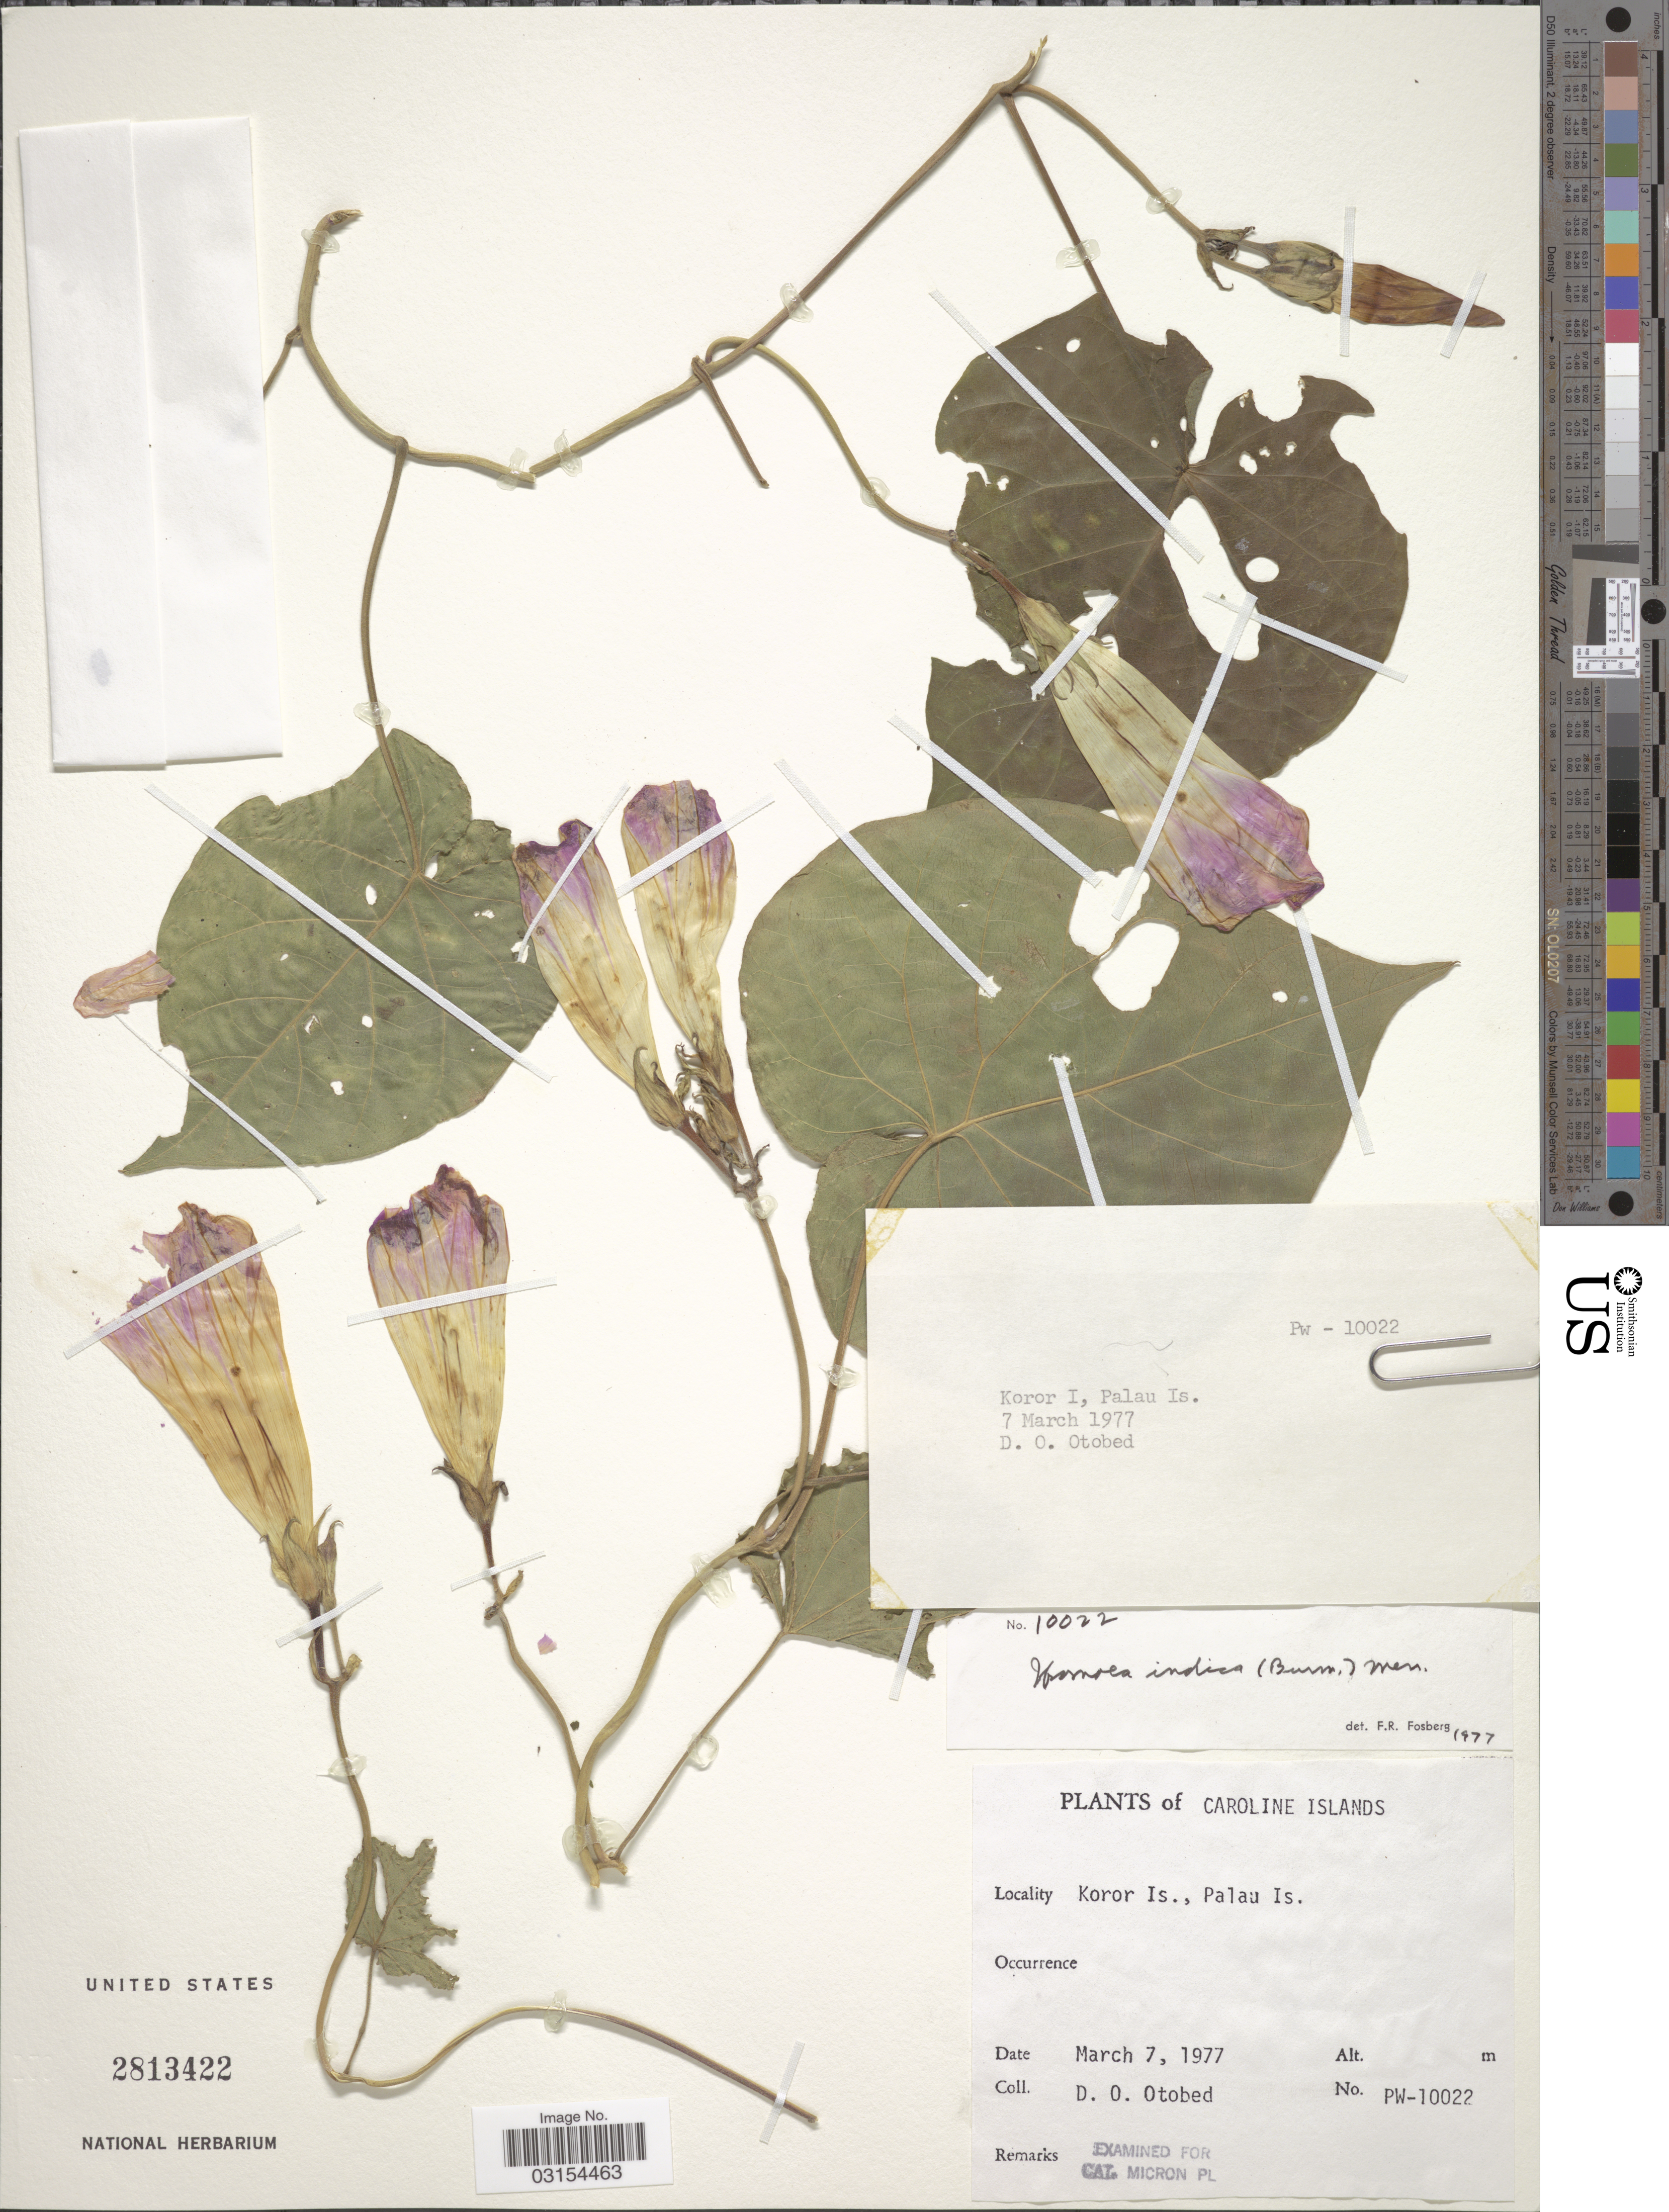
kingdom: Plantae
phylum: Tracheophyta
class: Magnoliopsida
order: Solanales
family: Convolvulaceae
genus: Ipomoea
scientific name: Ipomoea indica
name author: (Burm.) Merr.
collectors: D. O. Otobed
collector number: PW-10022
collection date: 1977-03-07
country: Palau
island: Oreor [Koror]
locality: Caroline Islands. Koror Is., Palau Is.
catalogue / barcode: US 2813422